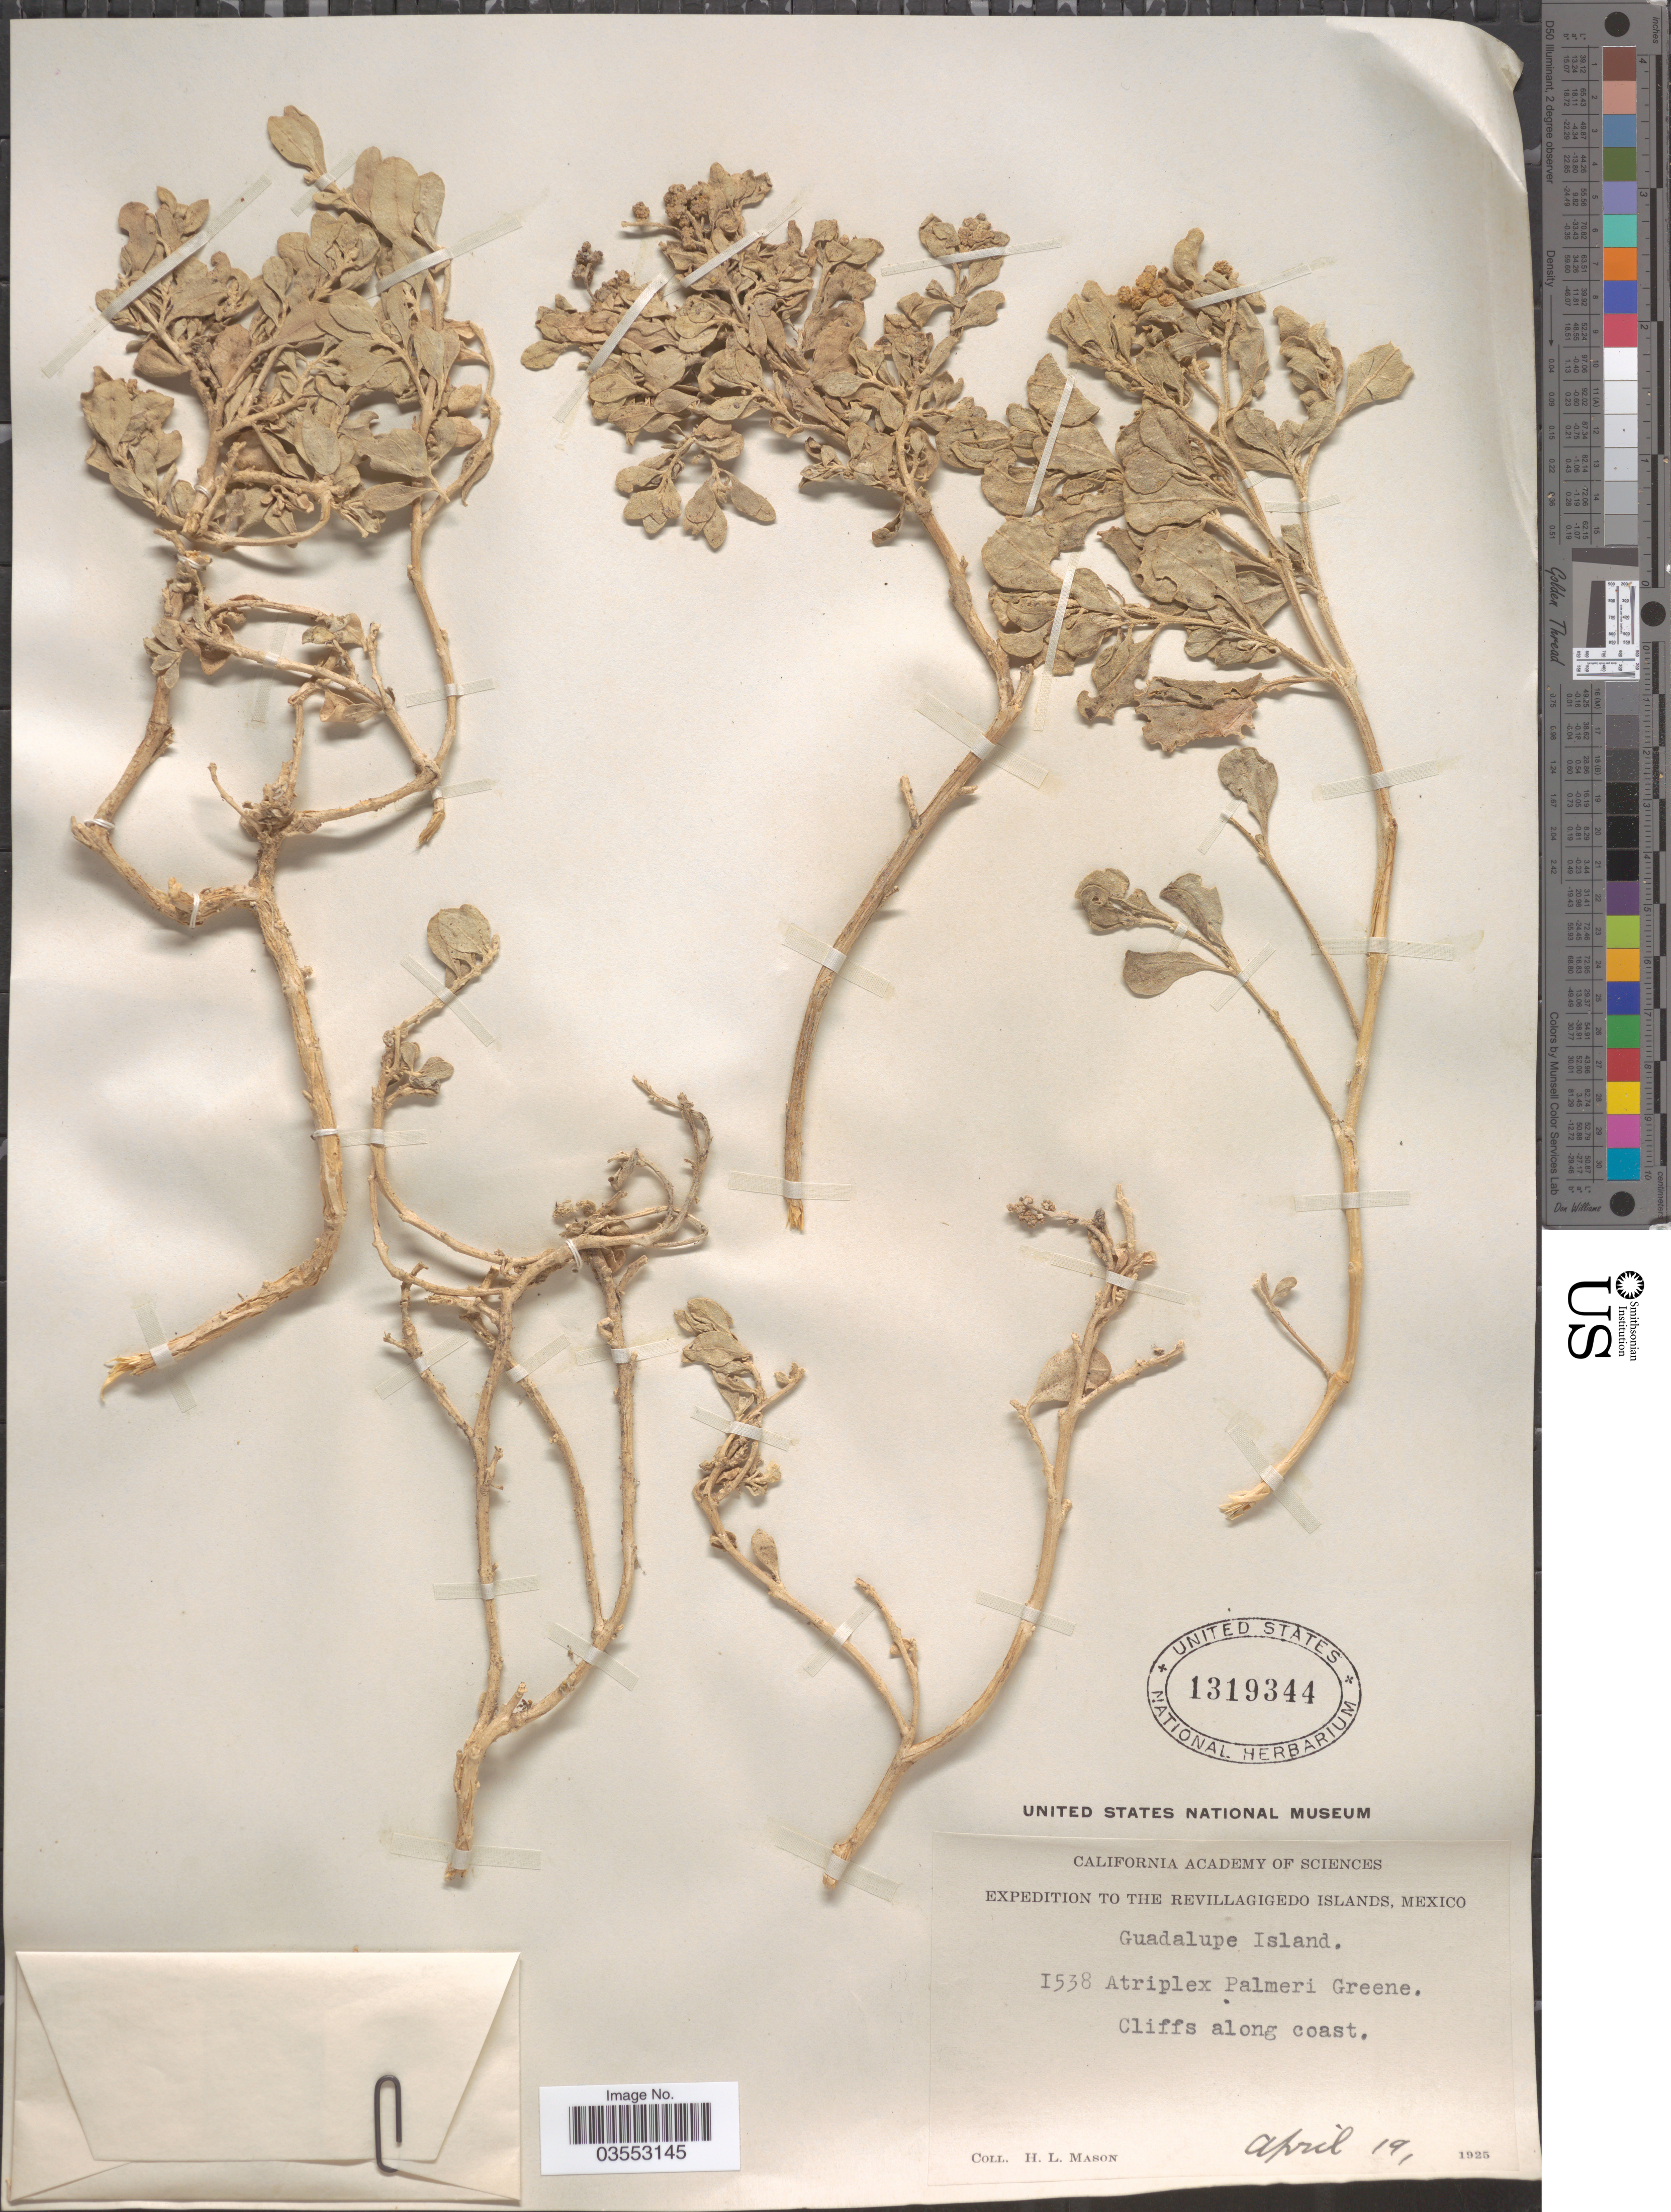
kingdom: Plantae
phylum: Tracheophyta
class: Magnoliopsida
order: Caryophyllales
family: Amaranthaceae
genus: Atriplex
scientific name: Atriplex barclayana subsp. palmeri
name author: (S. Watson) H.M. Hall & Clem.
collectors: H. L. Mason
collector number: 1538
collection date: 1925-04-19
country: Mexico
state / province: Colima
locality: The Revillagigedo Islands. Guadalupe Island. Cliffs along coast.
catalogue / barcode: US 1319344